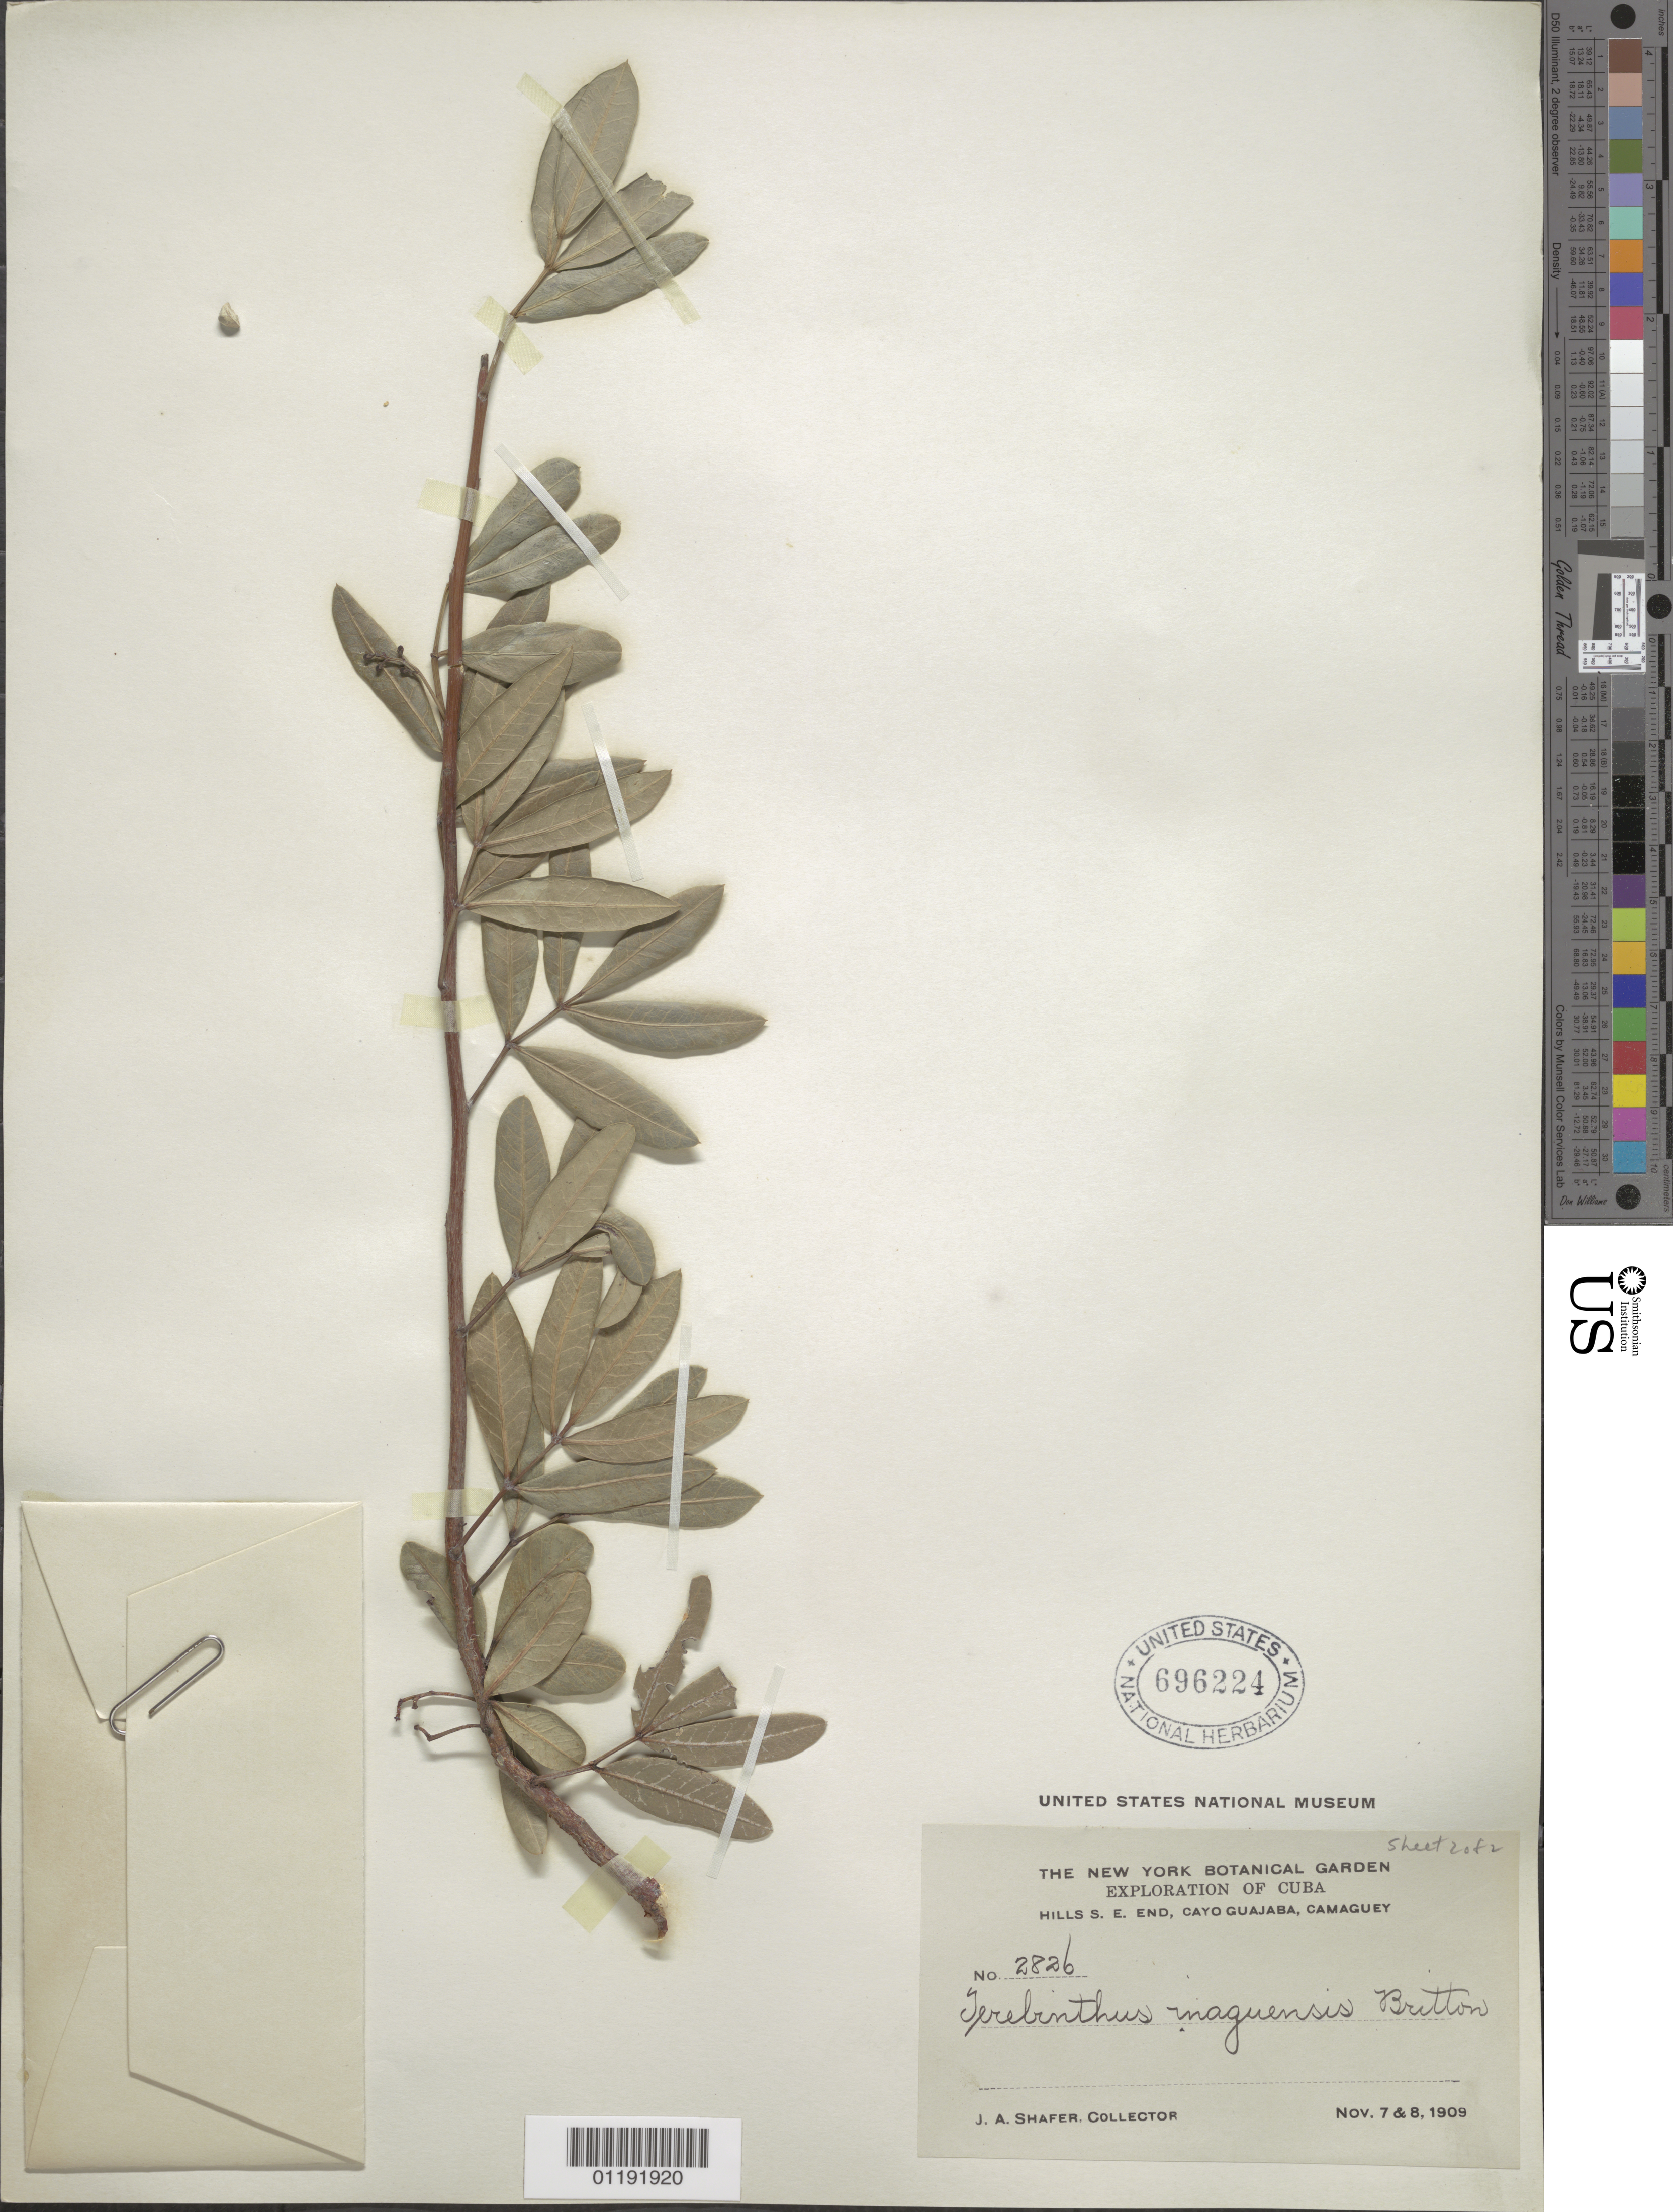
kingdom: Plantae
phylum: Tracheophyta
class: Magnoliopsida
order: Sapindales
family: Burseraceae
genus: Bursera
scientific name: Bursera inaguensis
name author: Britton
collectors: J. A. Shafer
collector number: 2826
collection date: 1909-11-07,1909-11-08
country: Cuba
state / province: Camagüey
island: Cuba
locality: Cayo Guajaba, SE end of Hills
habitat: Hills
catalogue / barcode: US 696224